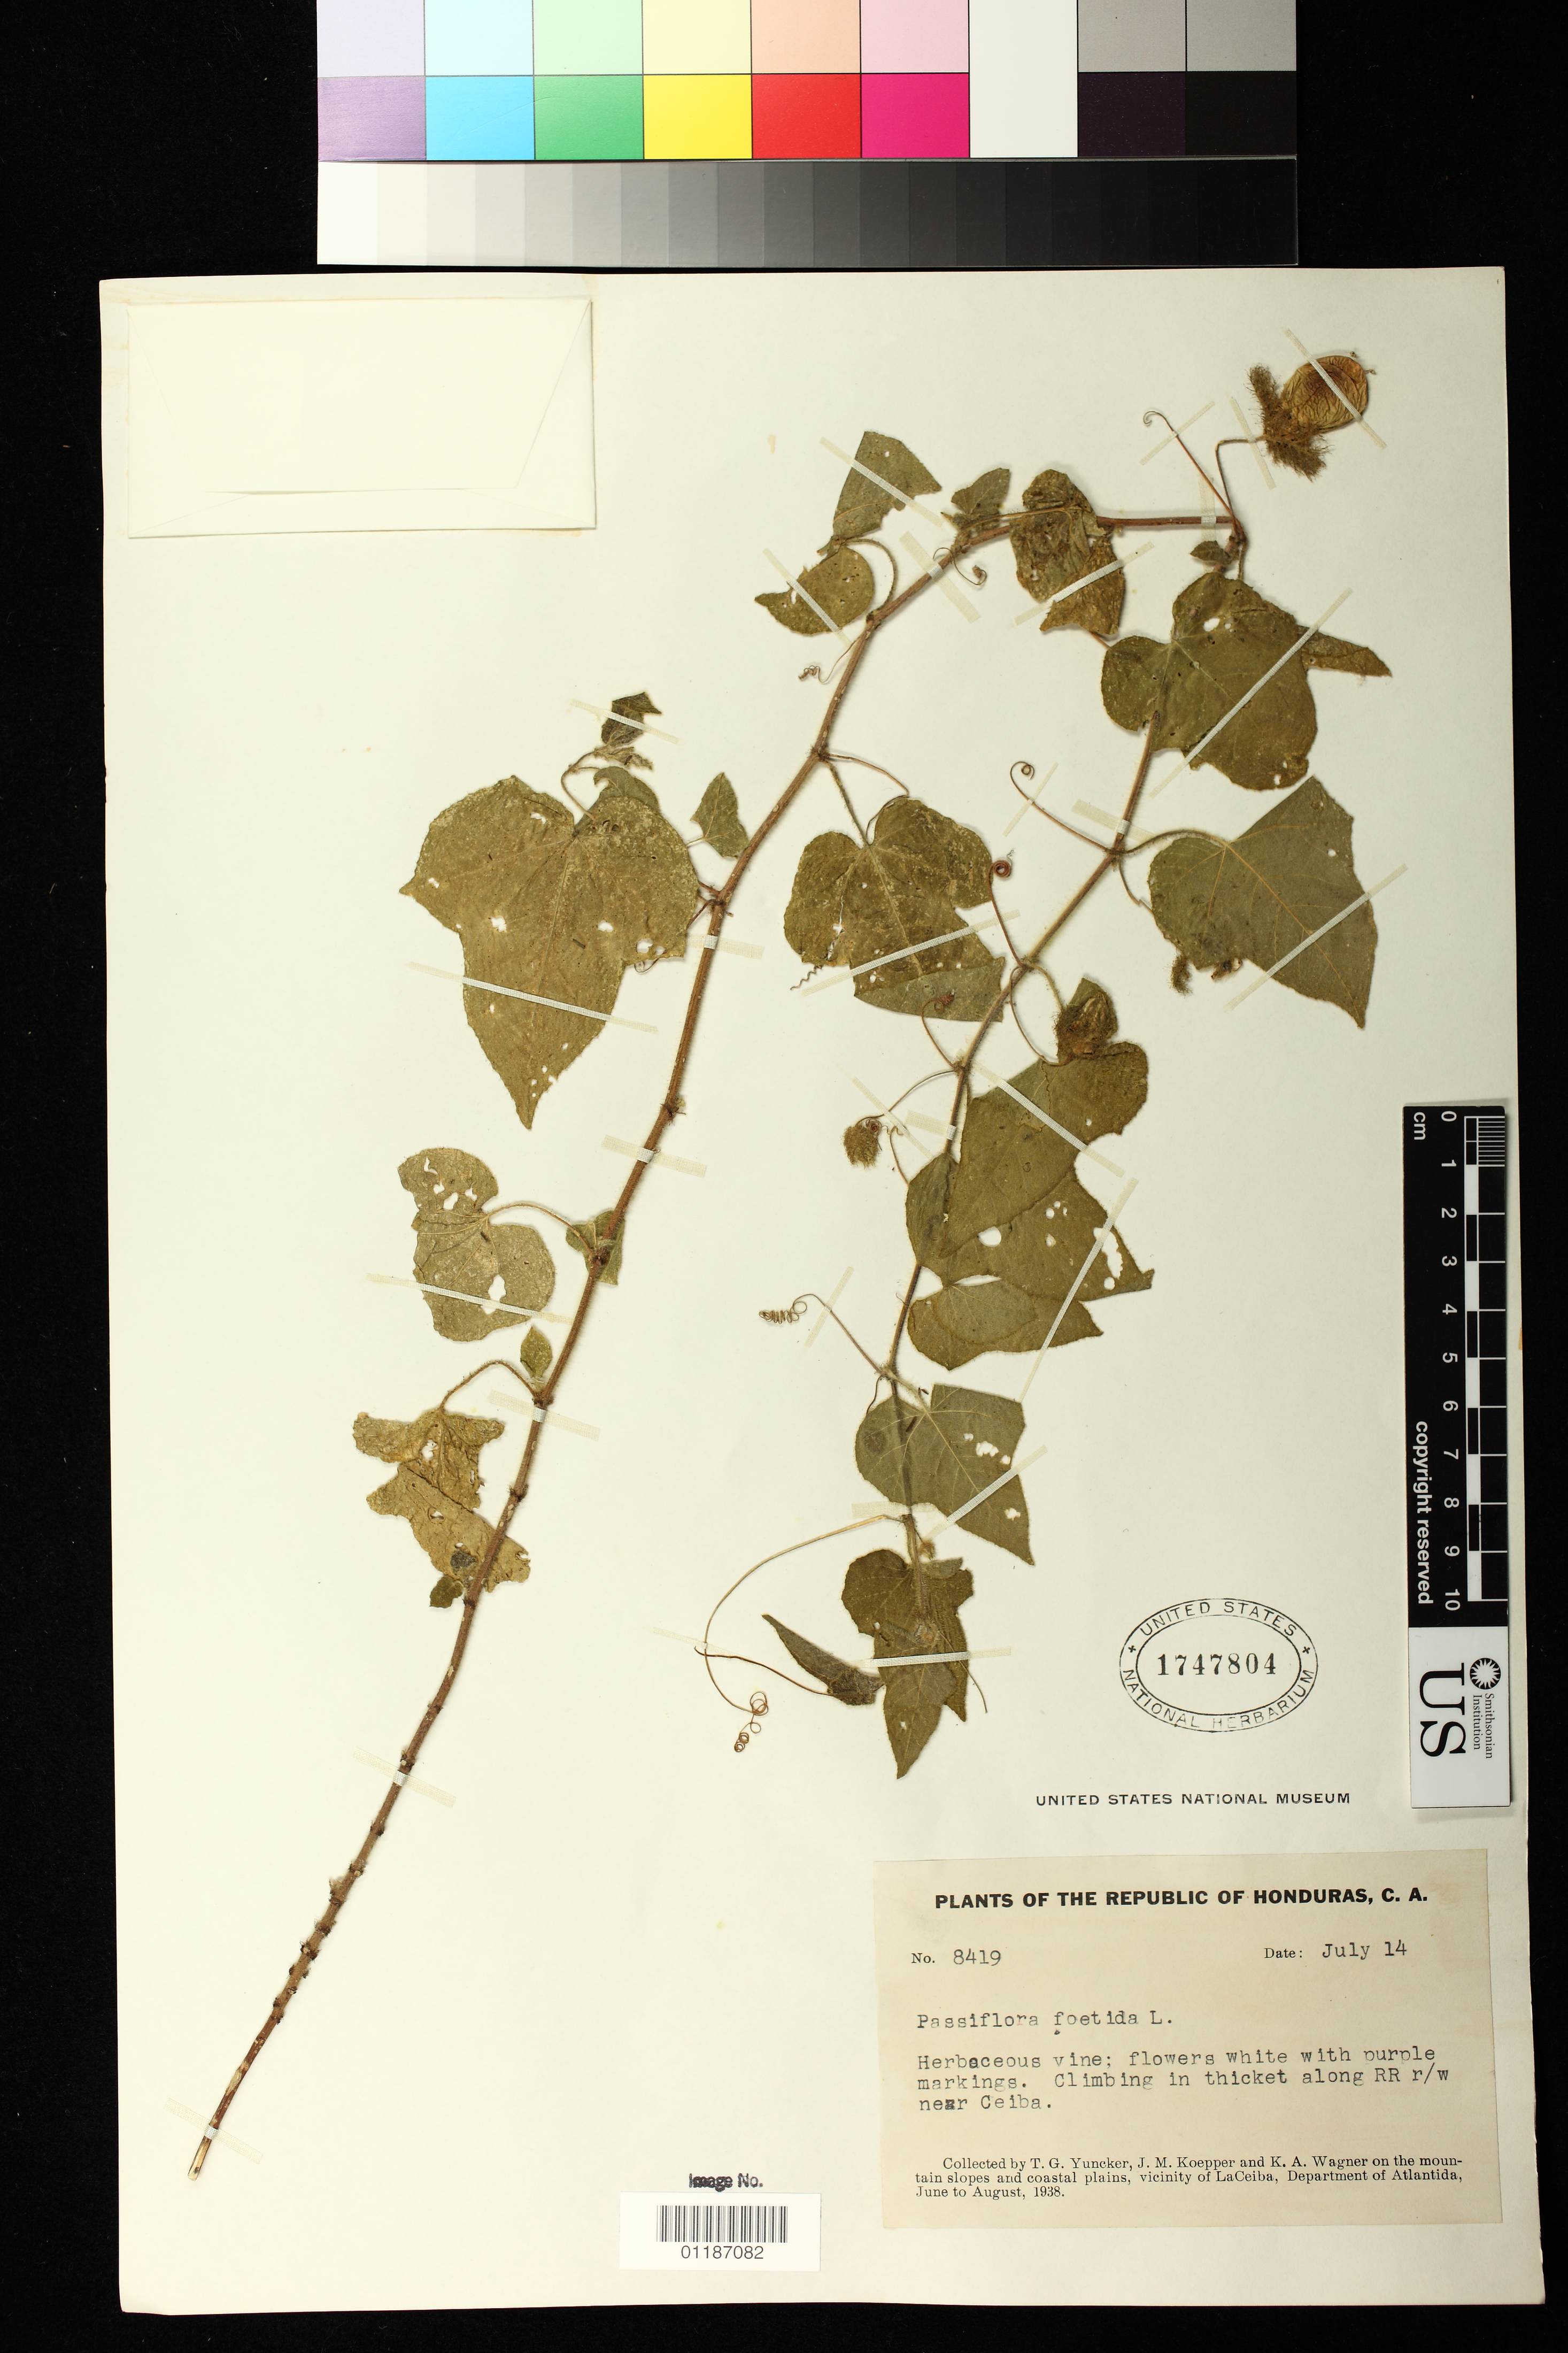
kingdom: Plantae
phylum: Tracheophyta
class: Magnoliopsida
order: Malpighiales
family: Passifloraceae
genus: Passiflora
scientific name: Passiflora foetida var. gossypiifolia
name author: (Desv.) Mast.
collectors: T. G. Yuncker, J. M. Koepper & K. A. Wagner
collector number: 8419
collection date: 1938-07-14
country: Honduras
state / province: Atlántida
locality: Climbing on thicket along RR r/w near Ceiba.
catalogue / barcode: US 1747804